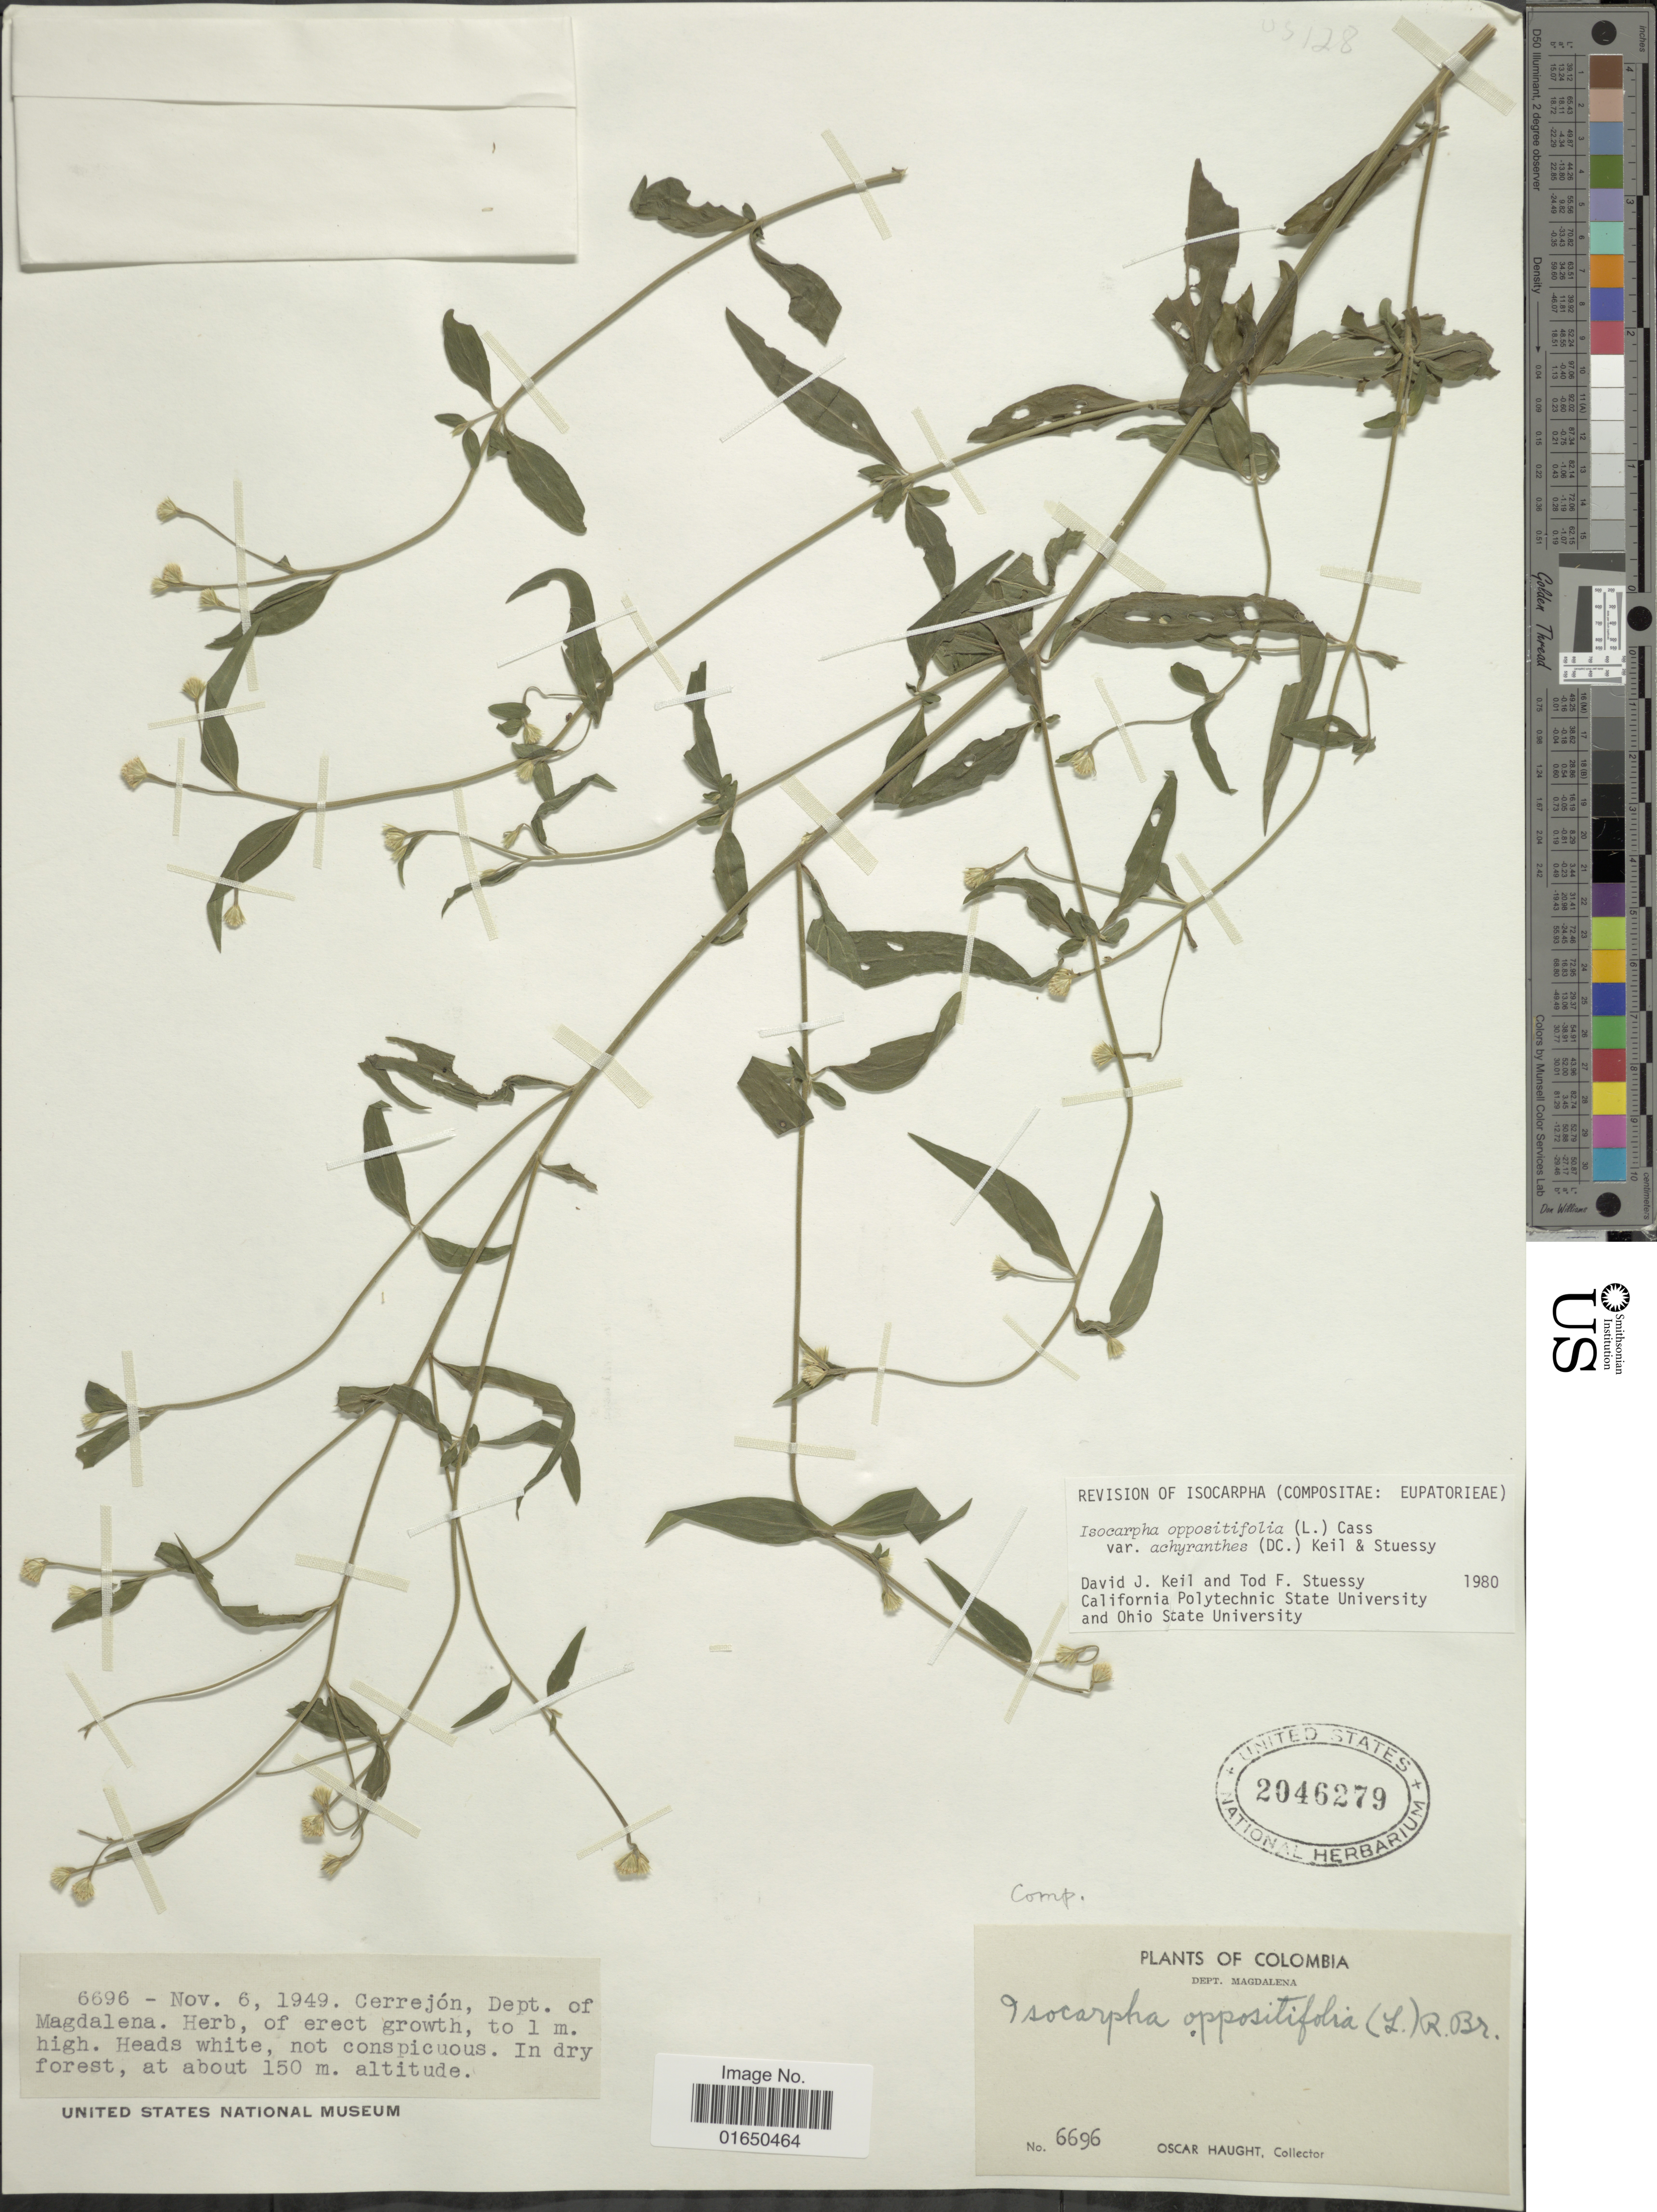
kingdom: Plantae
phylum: Tracheophyta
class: Magnoliopsida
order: Asterales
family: Asteraceae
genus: Isocarpha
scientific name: Isocarpha oppositifolia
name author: (L.) Cass.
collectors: O. L. Haught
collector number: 6696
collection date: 1949-11-06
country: Colombia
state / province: Magdalena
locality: Dept. Magdalena, Cerrejon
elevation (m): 150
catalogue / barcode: US 2046279